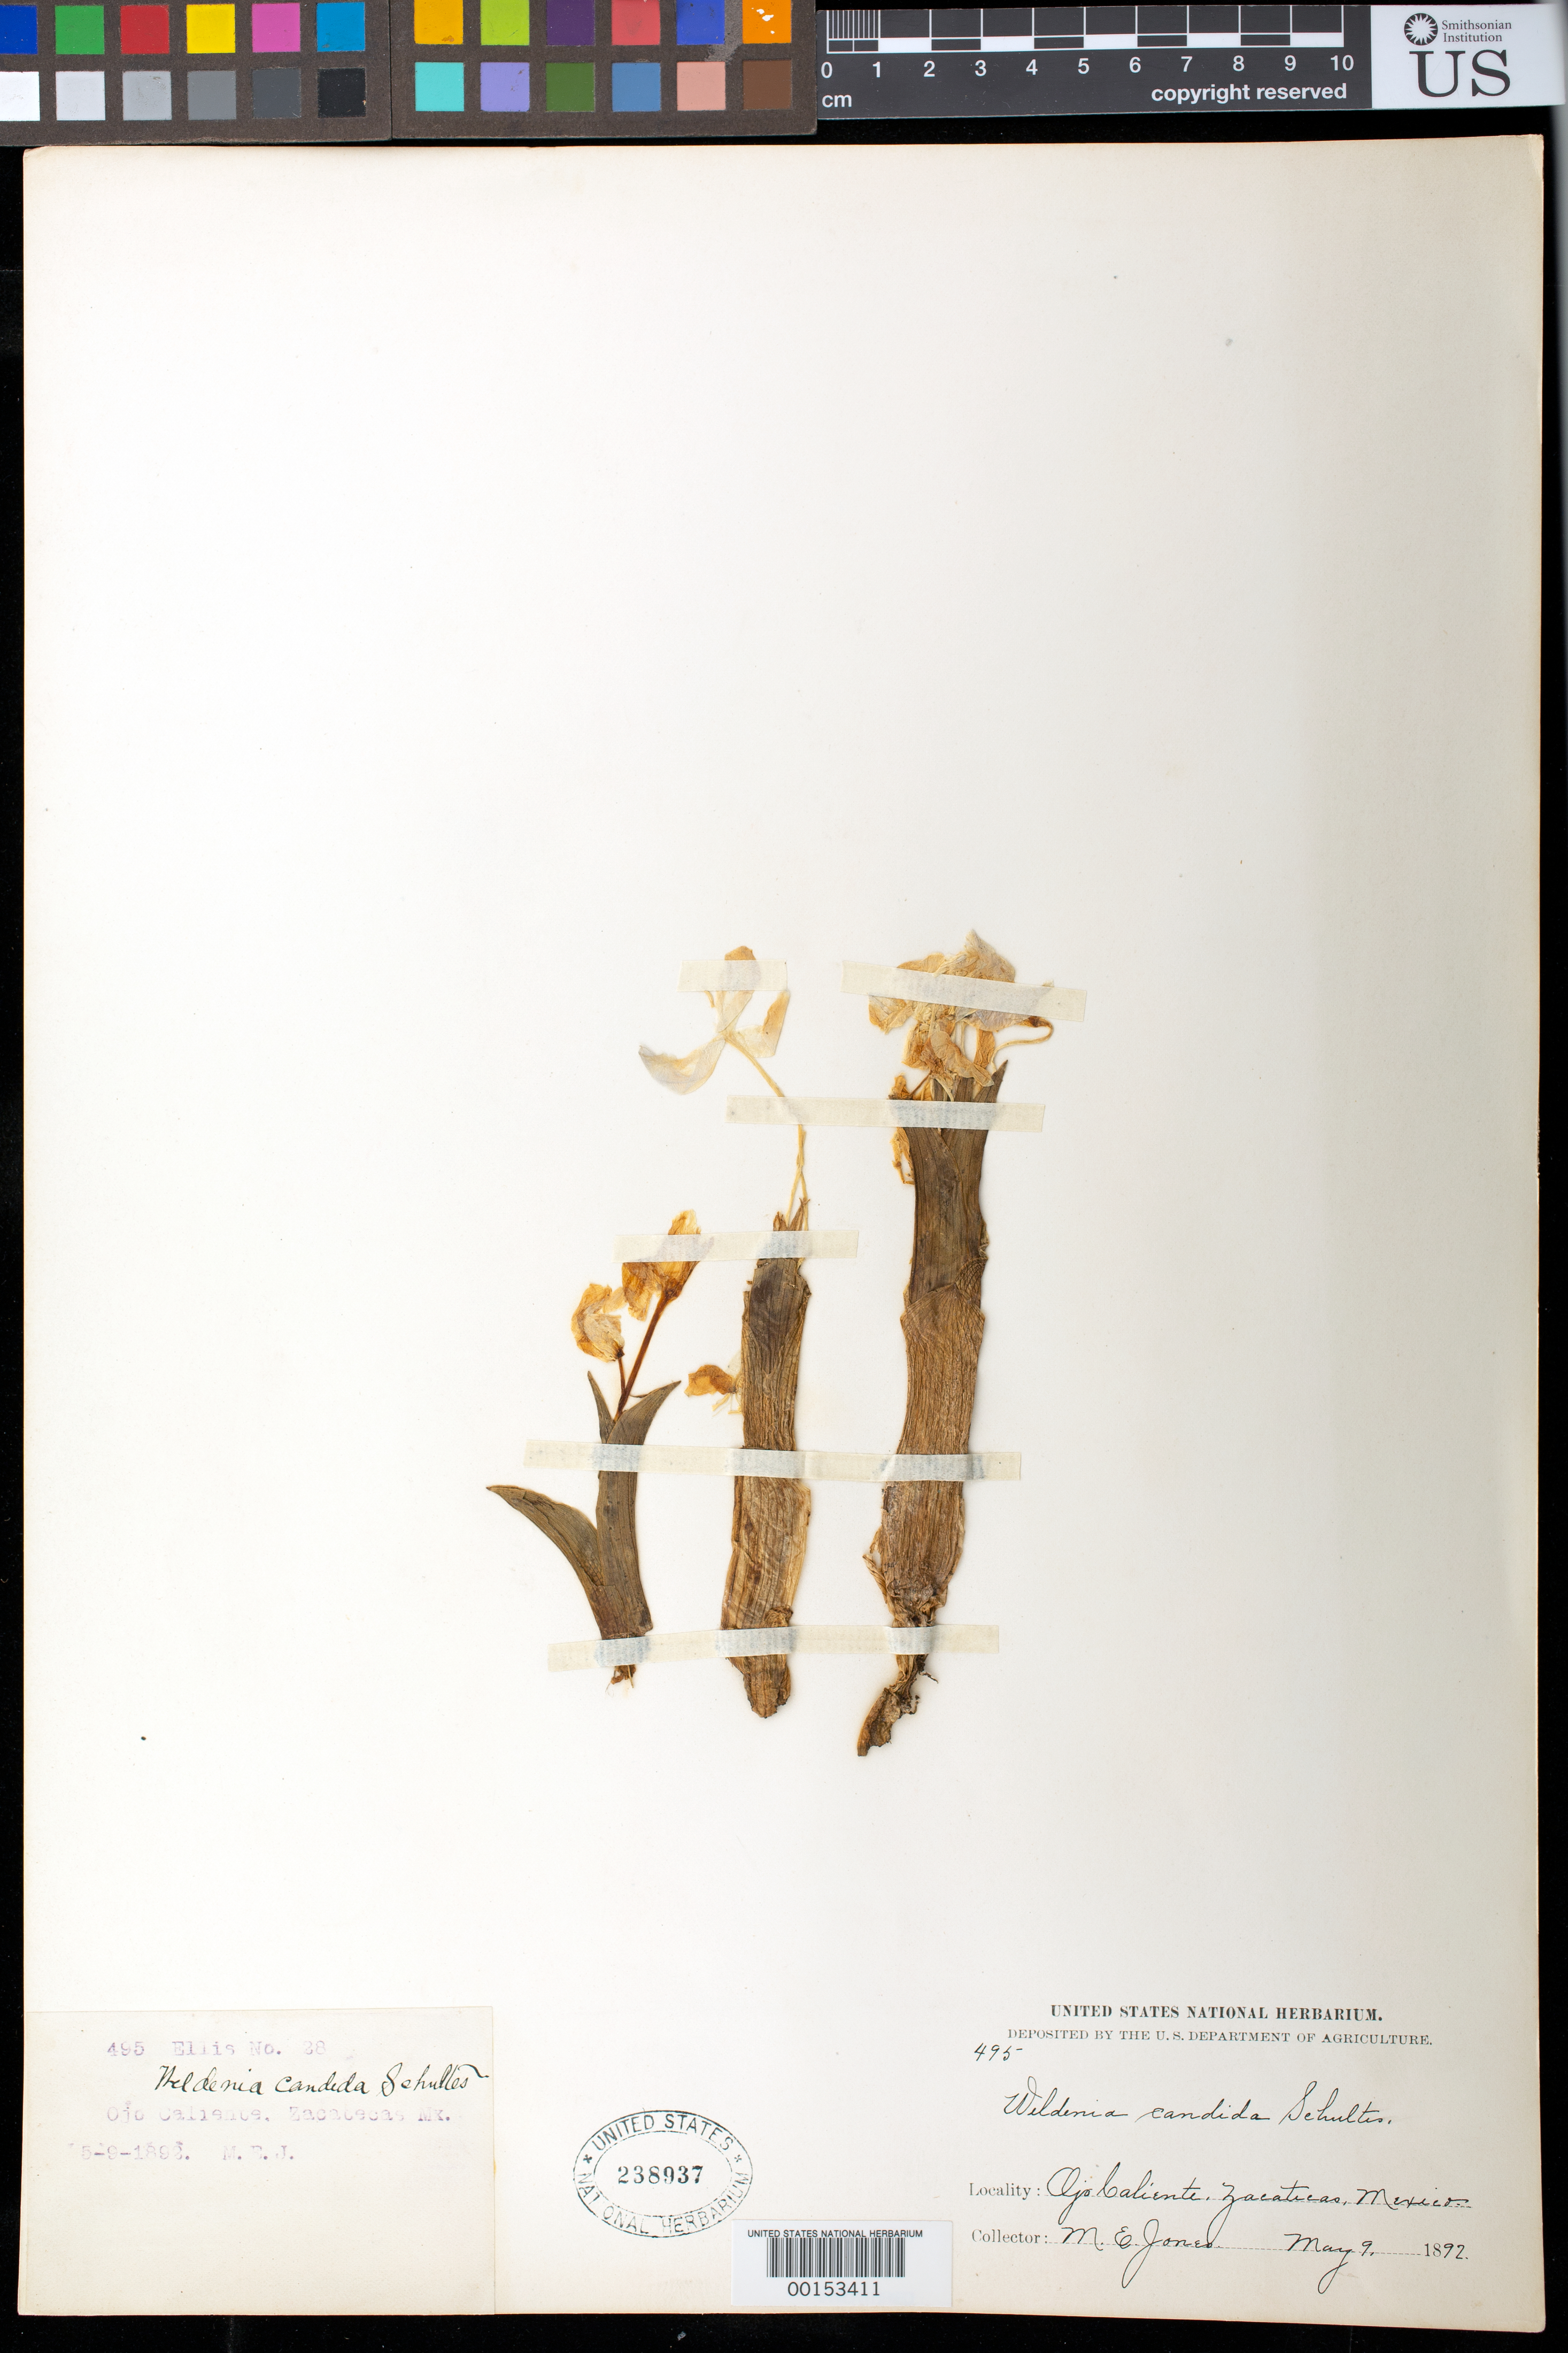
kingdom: Plantae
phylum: Tracheophyta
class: Liliopsida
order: Commelinales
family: Commelinaceae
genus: Weldenia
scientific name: Weldenia candida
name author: Schult. f.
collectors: M. E. Jones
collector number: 495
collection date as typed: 09 May 1892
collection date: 1892-05-09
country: Mexico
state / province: Zacatecas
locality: Ojo caliente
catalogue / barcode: US 238937